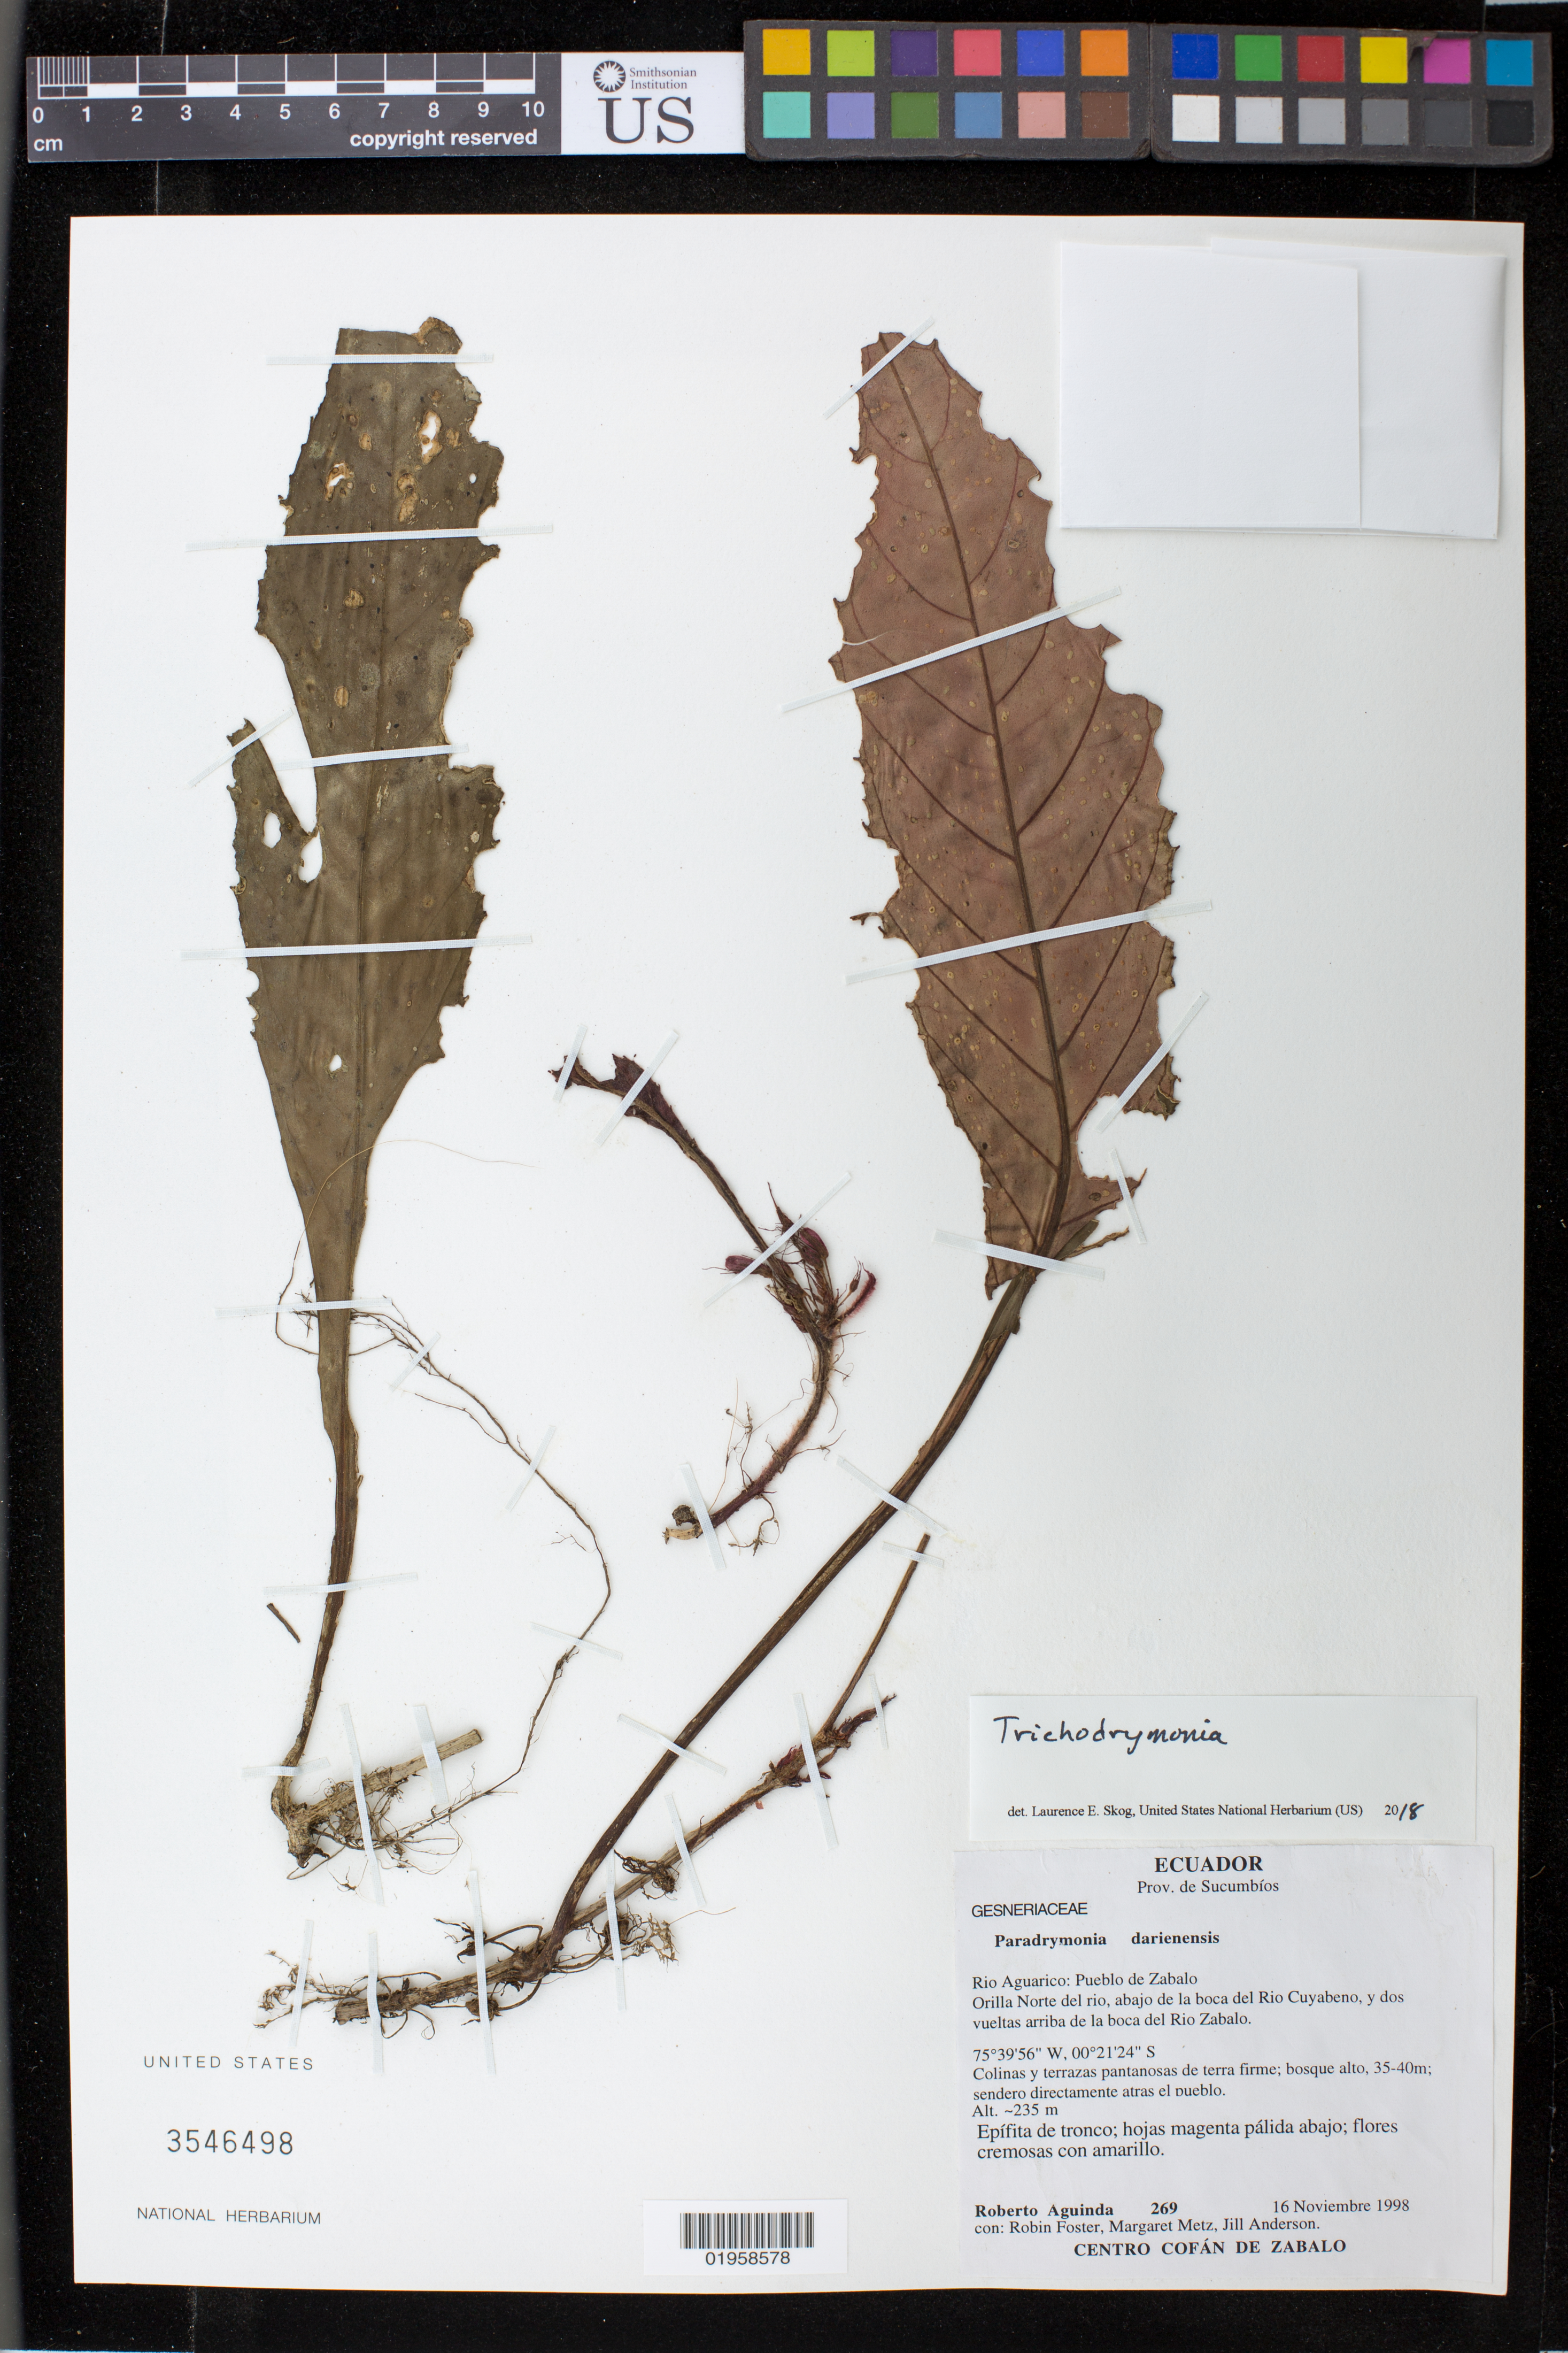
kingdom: Plantae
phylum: Tracheophyta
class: Magnoliopsida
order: Lamiales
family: Gesneriaceae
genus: Trichodrymonia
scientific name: Trichodrymonia sp.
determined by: Skog, Laurence E.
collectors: R. Aguinda, R. B. Foster, M. Metz & J. Anderson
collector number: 269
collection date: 1998-11-16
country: Ecuador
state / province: Sucumbios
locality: Rio Aguarico: Pueblo de Zabalo, orilla Norte del rio, abajo de la boca del Rio Cuyabeno, y dos vueltas arriba de la boca del Rio Zabalo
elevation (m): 235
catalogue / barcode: US 3546498